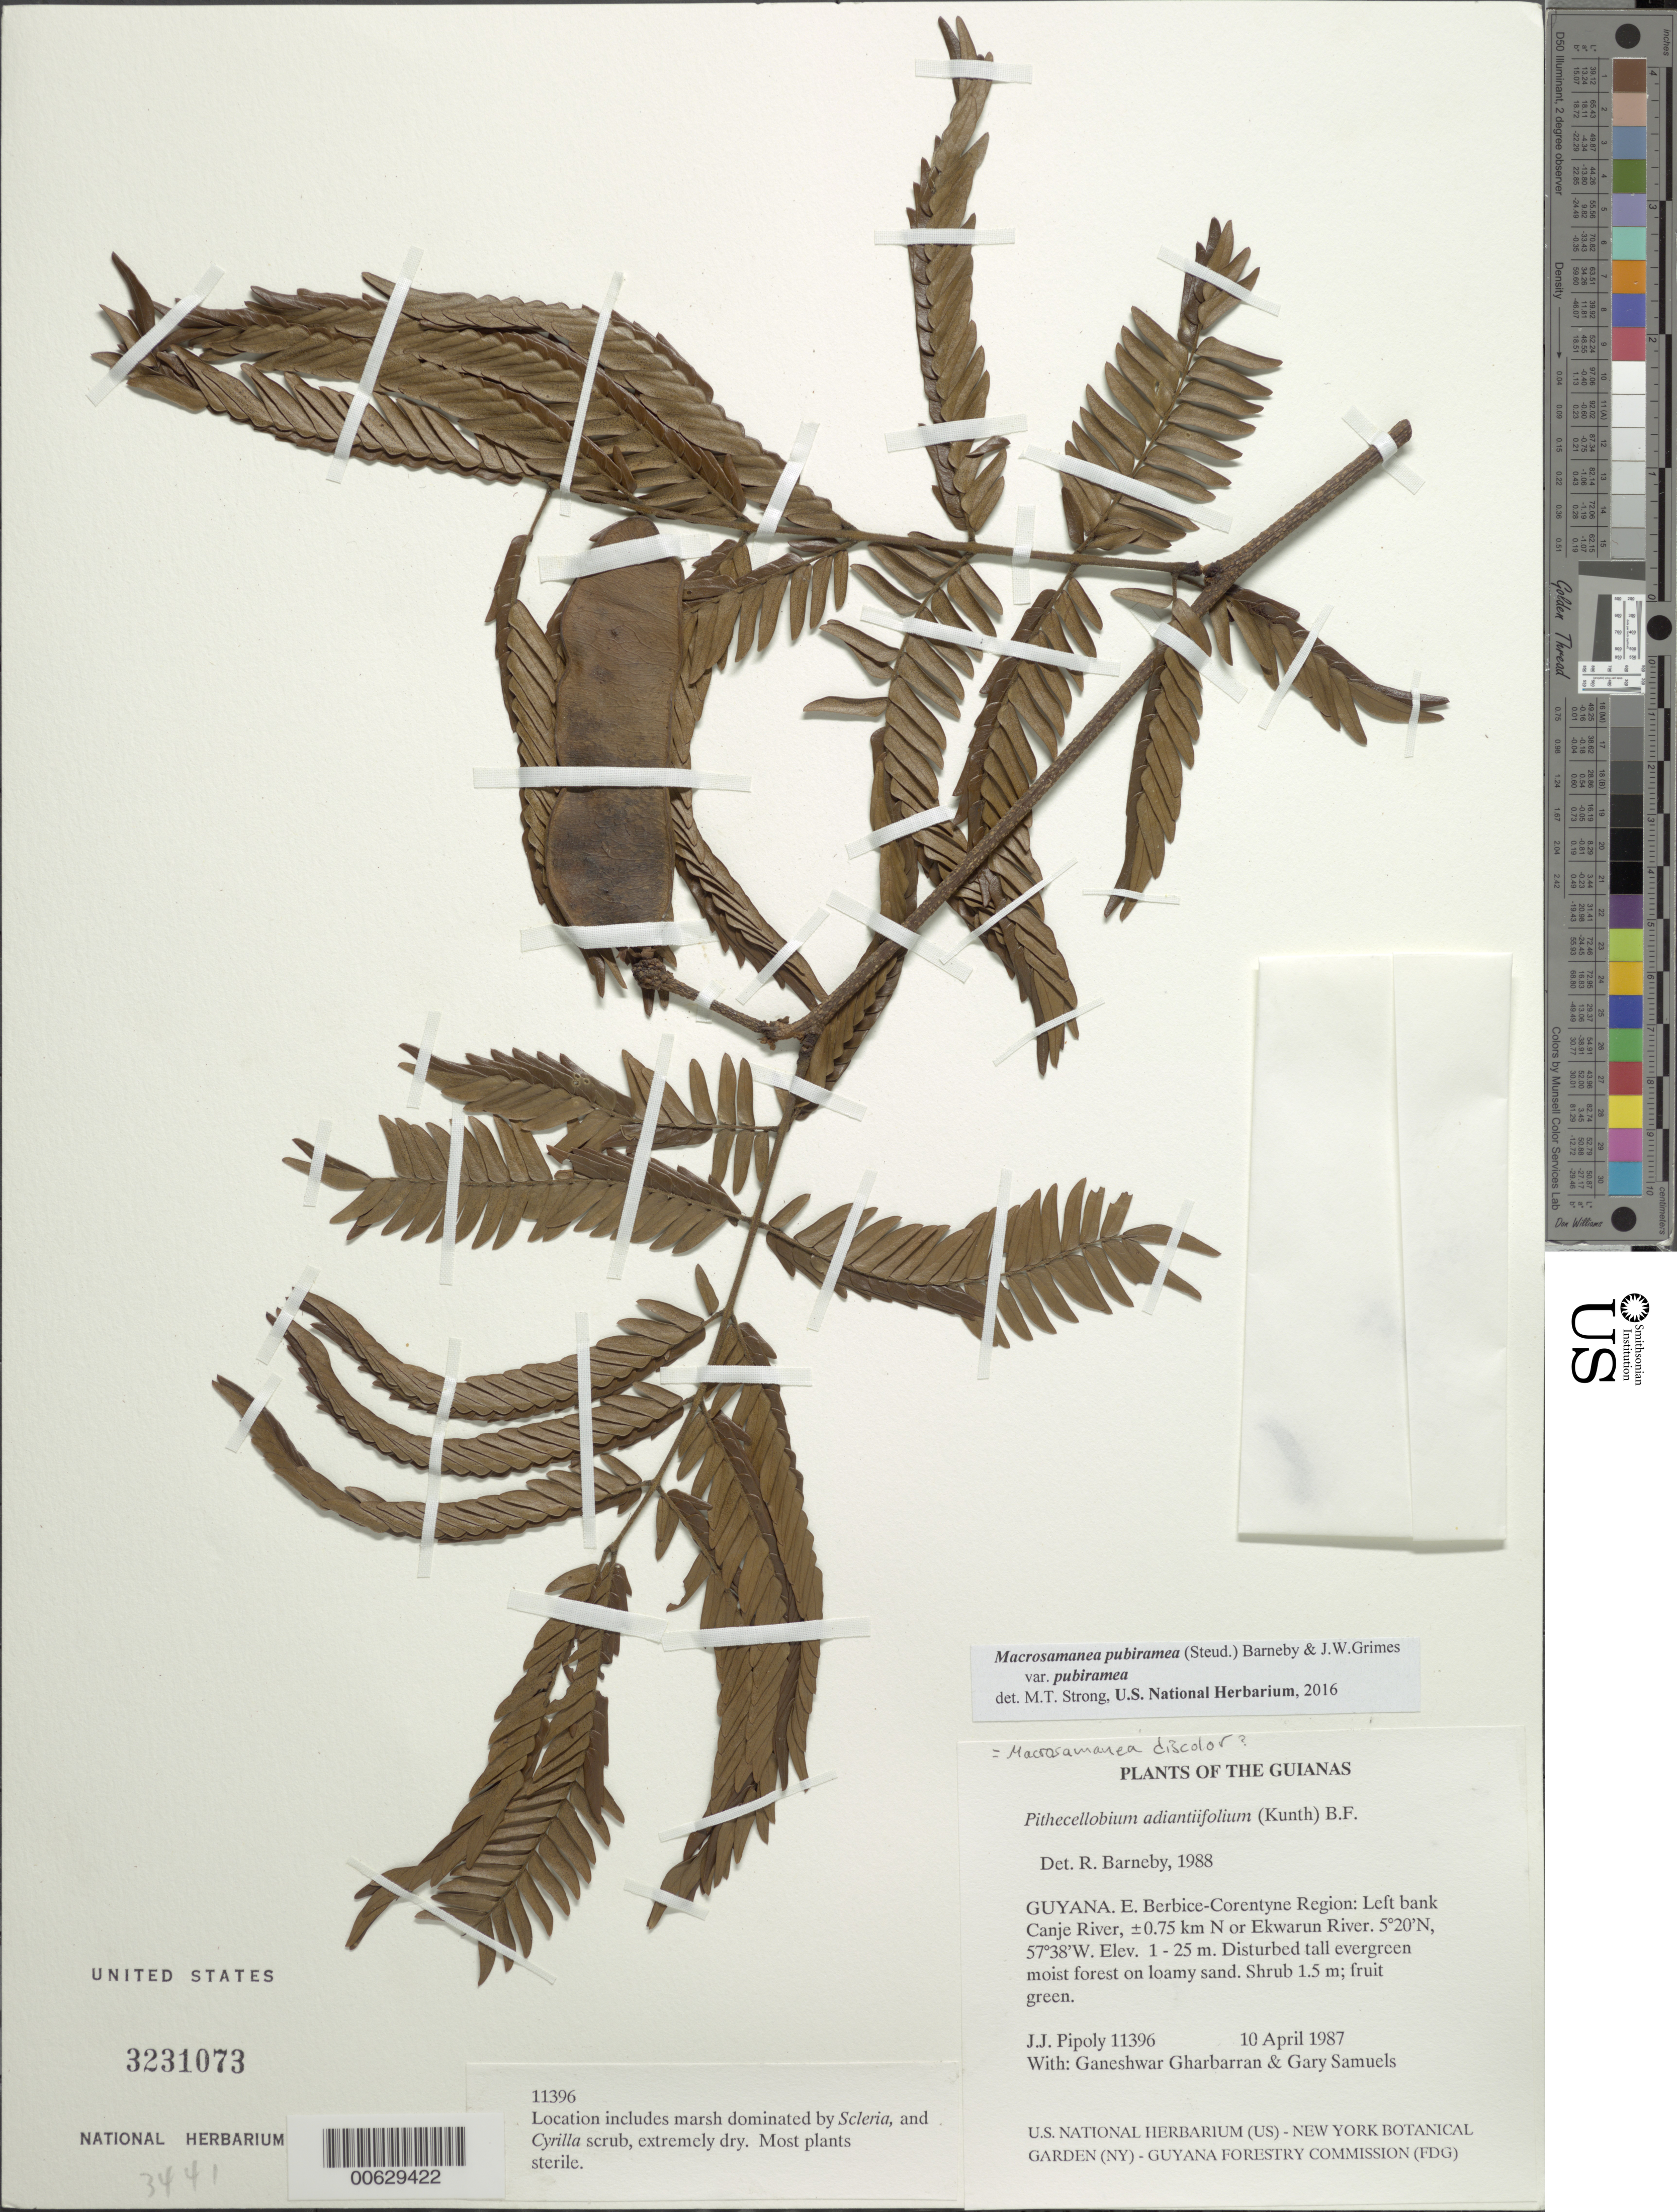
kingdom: Plantae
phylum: Tracheophyta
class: Magnoliopsida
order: Fabales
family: Fabaceae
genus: Macrosamanea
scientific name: Macrosamanea pubiramea var. pubiramea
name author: (Steud.) Barneby & J.W. Grimes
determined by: Strong, M. T., (US), Smithsonian Institution - National Museum of Natural History (UNITED STATES)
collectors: J. J. Pipoly, G. Gharbarran & G. Samuels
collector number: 11396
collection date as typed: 10 April 1987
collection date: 1987-04-10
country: Guyana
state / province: E. Berbice-Corentyne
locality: Canje River, ± 0.75 km N of Ekwarun River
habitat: Disturbed tall evergreen moist forest on loamy sand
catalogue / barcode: US 3231073